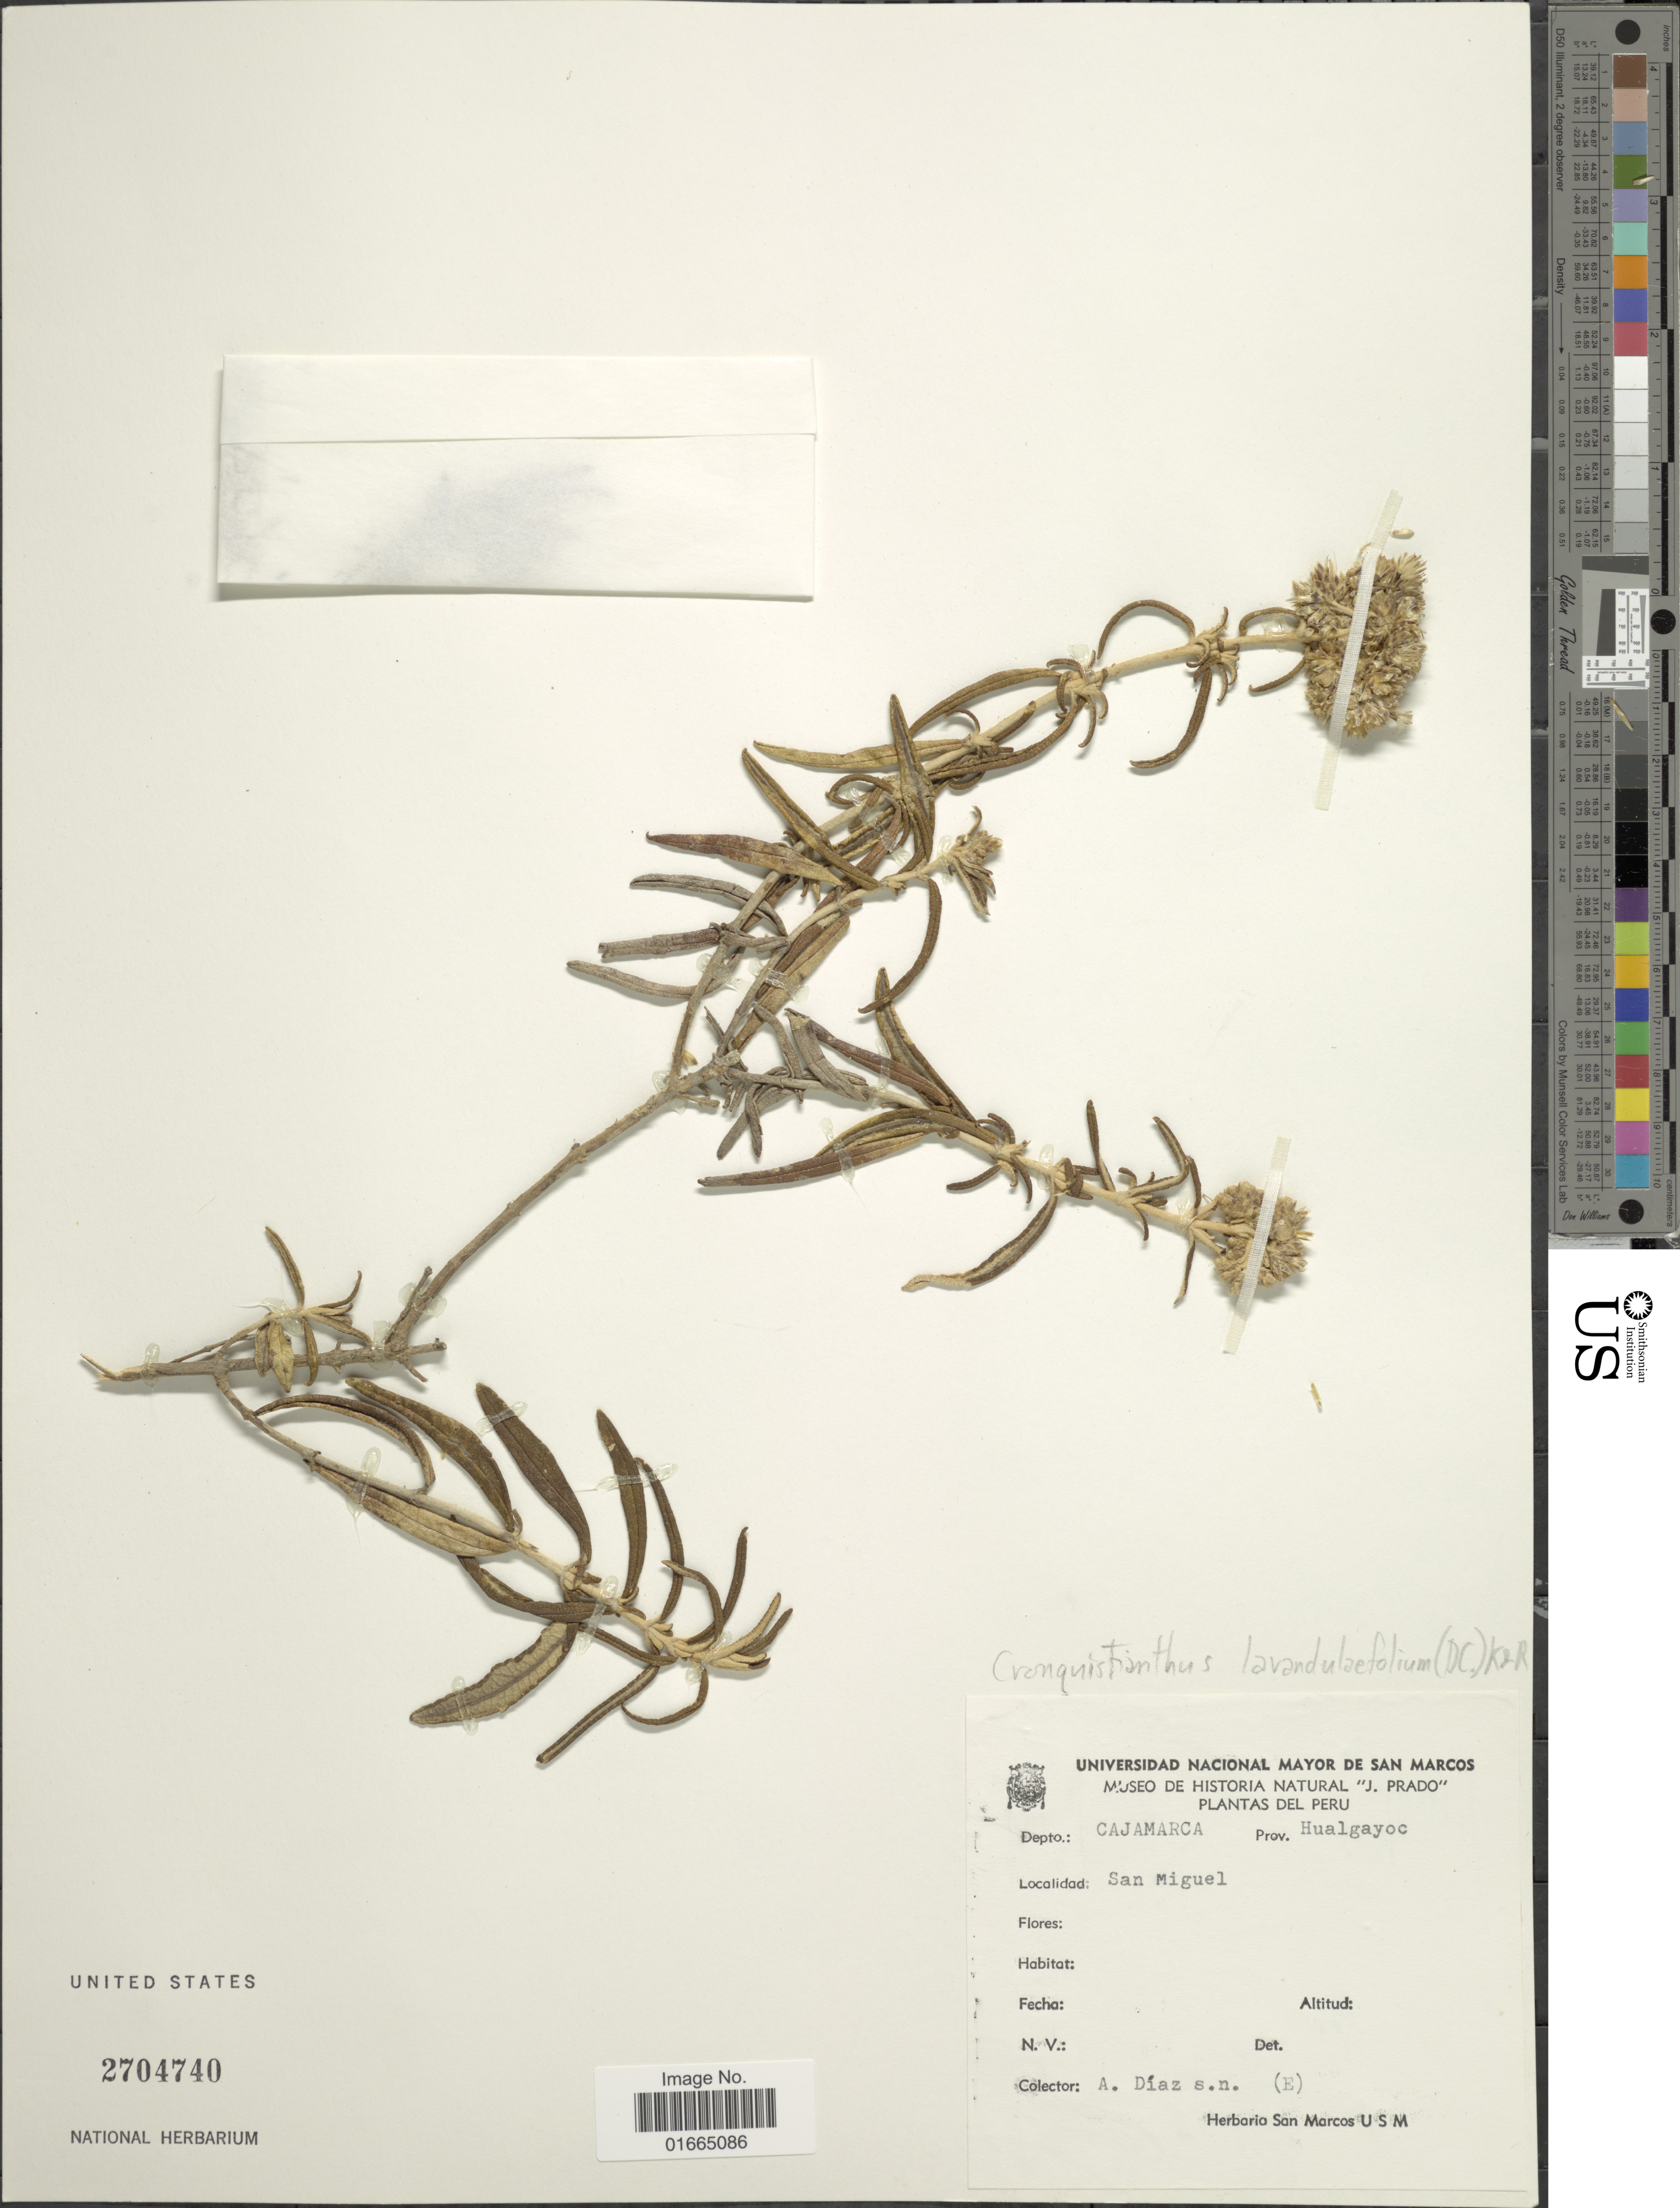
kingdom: Plantae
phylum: Tracheophyta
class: Magnoliopsida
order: Asterales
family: Asteraceae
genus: Cronquistianthus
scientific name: Cronquistianthus lavandulaefolius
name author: (DC.) R.M. King & H. Rob.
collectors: A. Díaz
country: Peru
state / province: Cajamarca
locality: Depto.: Cajamarca. Prov. Hualgayoc. san Miguel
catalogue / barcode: US 2704740